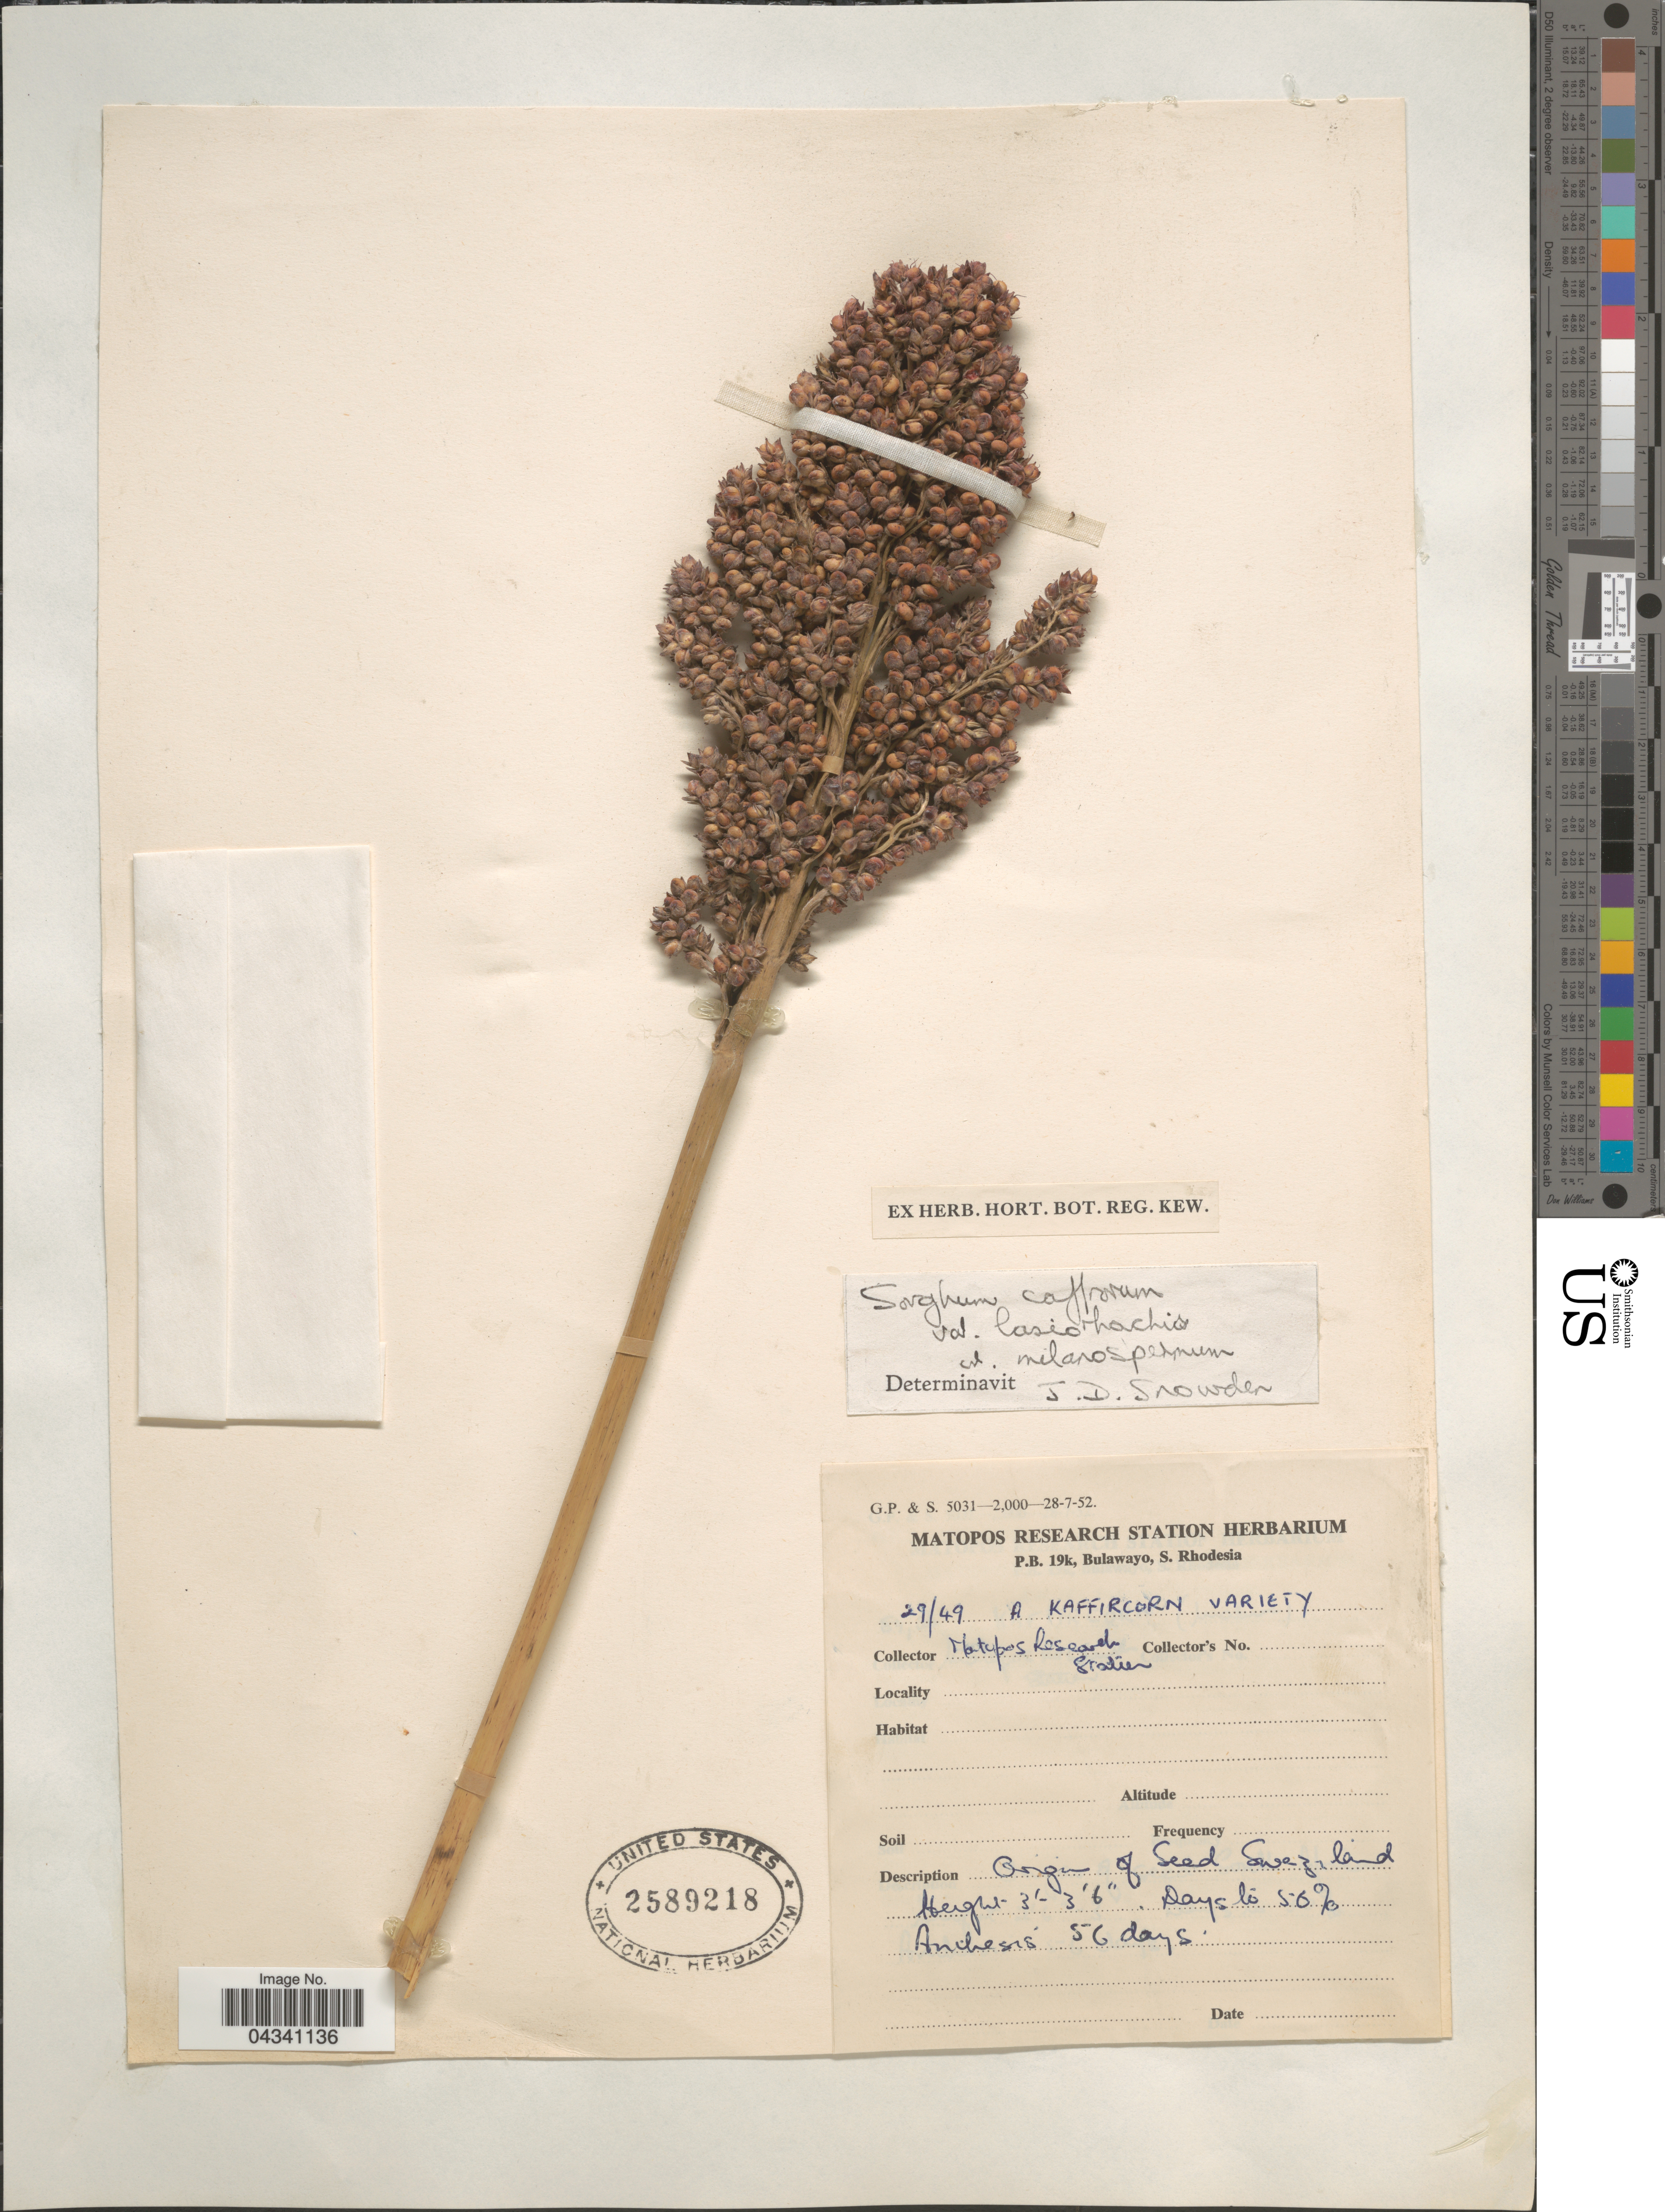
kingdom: Plantae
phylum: Tracheophyta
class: Liliopsida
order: Poales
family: Poaceae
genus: Sorghum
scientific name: Sorghum bicolor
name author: (L.) Moench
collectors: Matopos Research Station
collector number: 27/49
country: Zimbabwe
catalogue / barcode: US 2589218